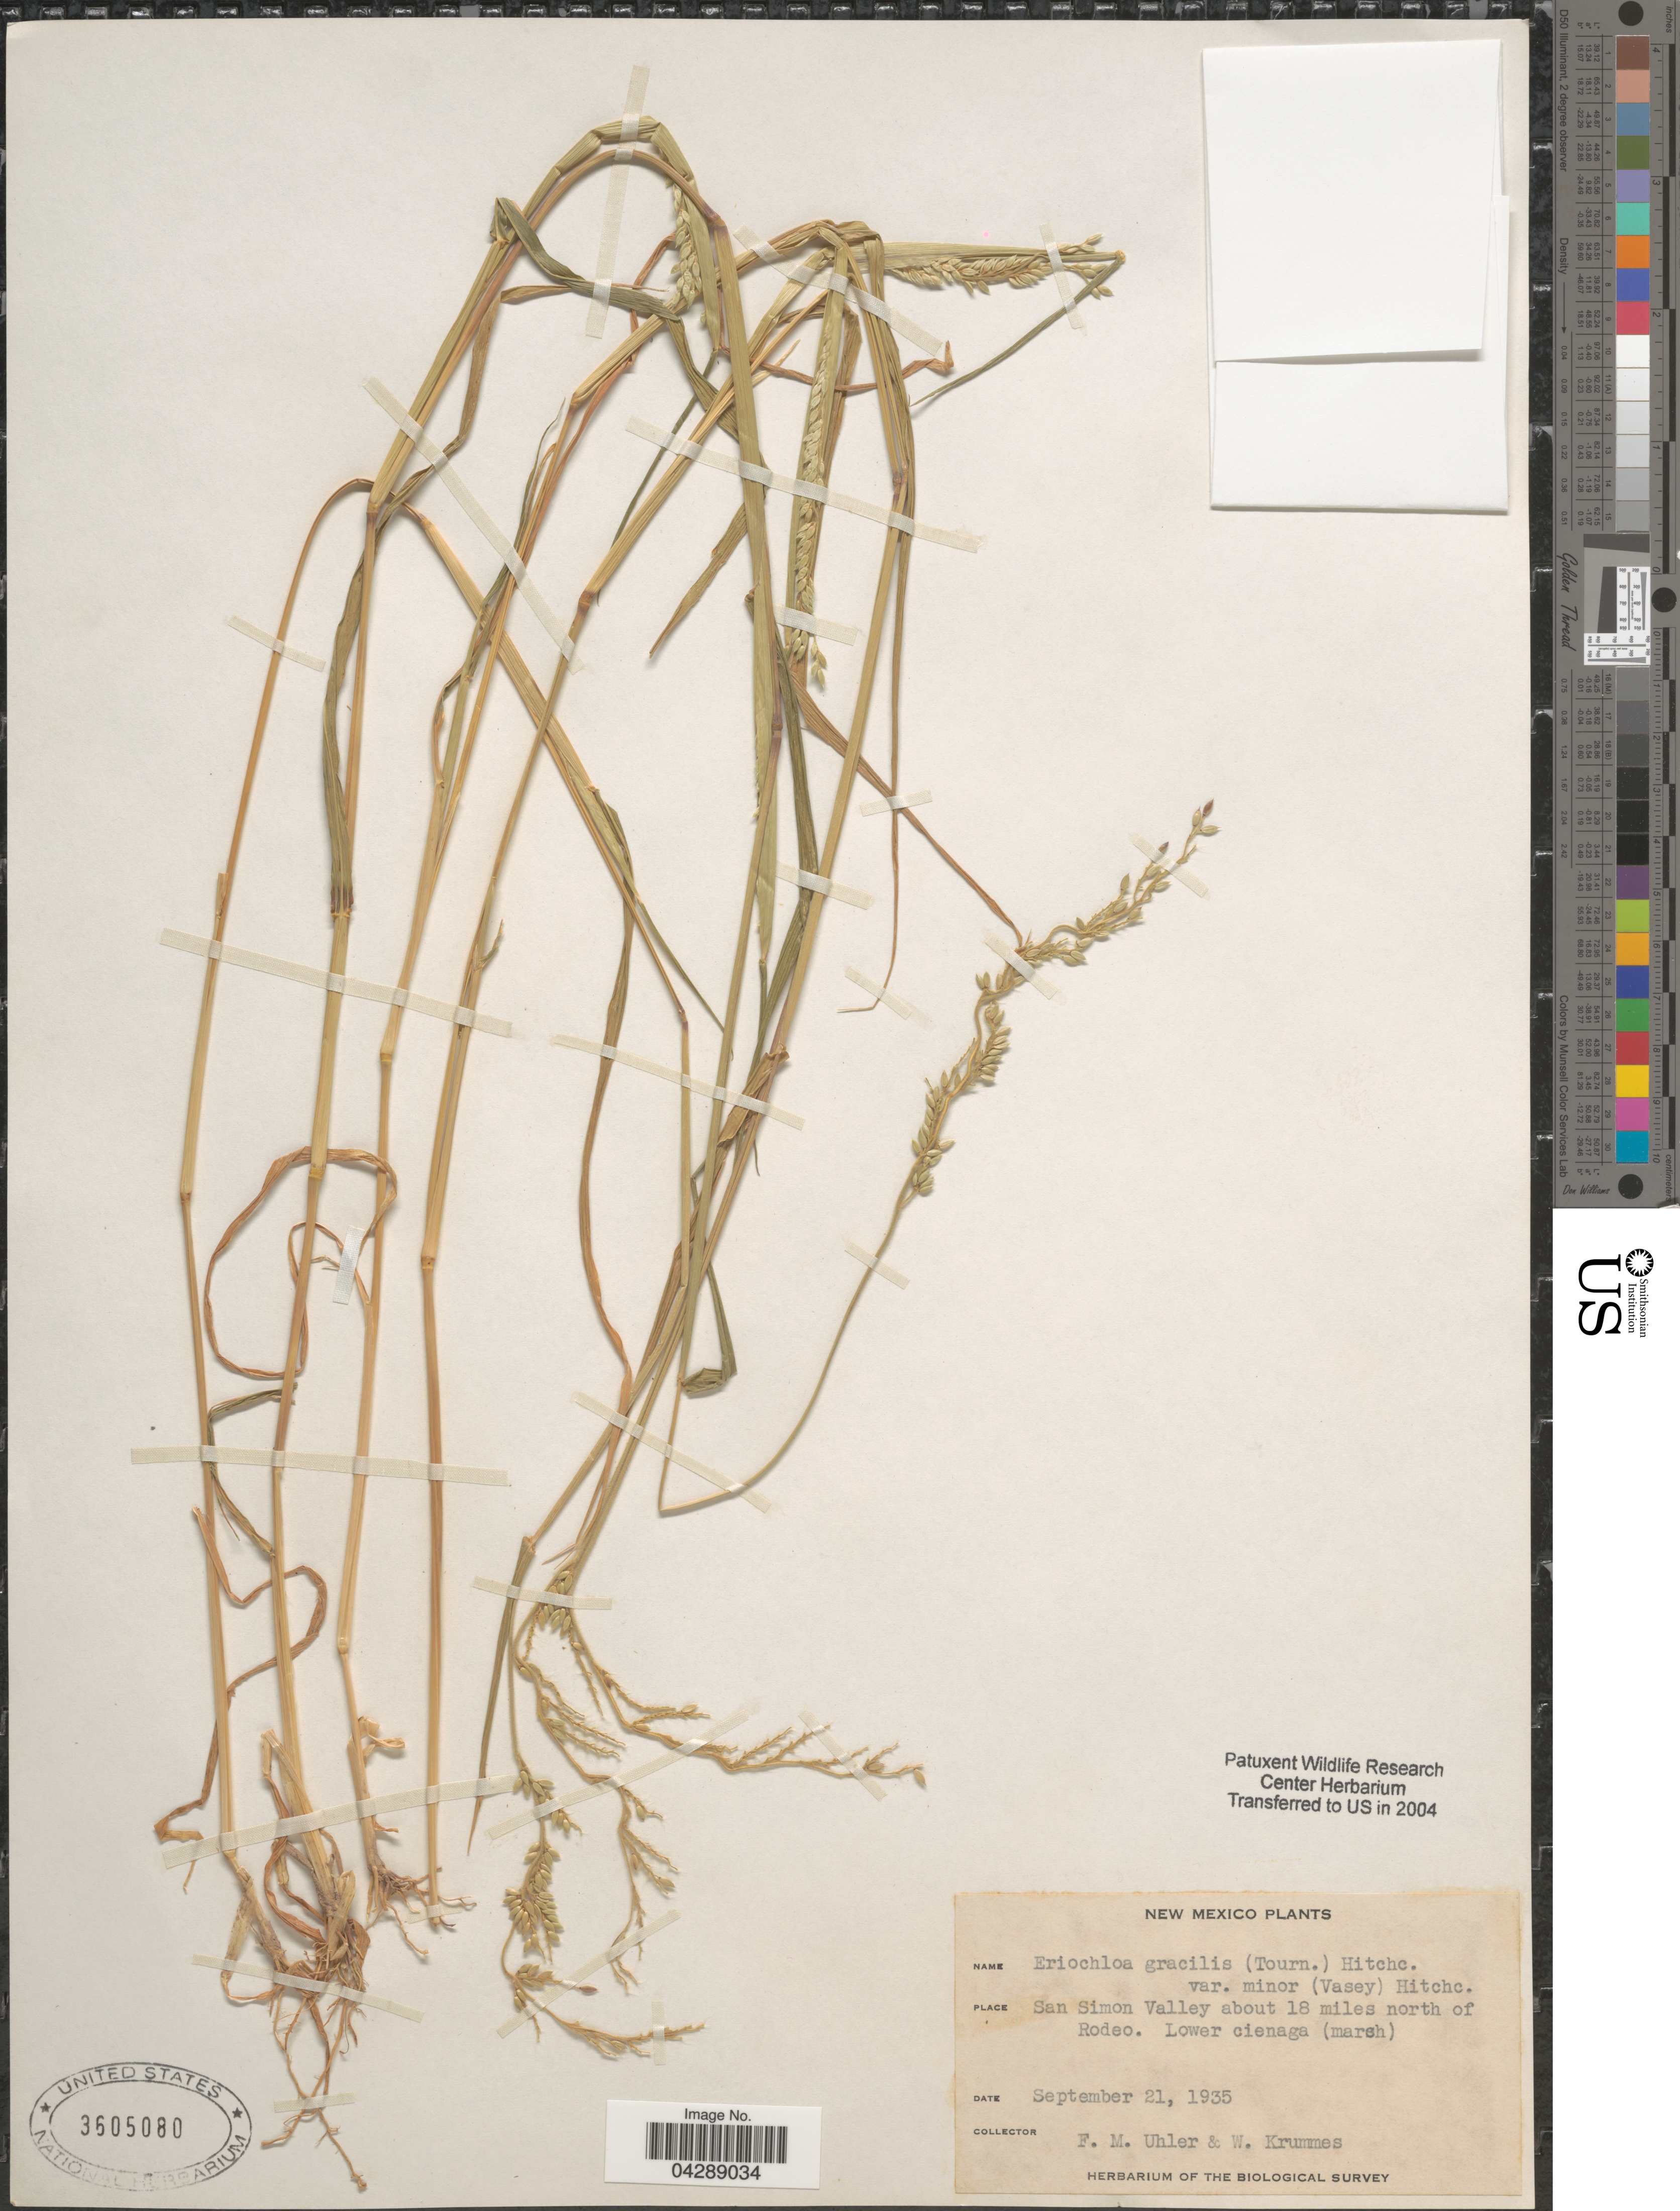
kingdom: Plantae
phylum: Tracheophyta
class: Liliopsida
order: Poales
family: Poaceae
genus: Eriochloa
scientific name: Eriochloa acuminata var. acuminata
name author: (J. Presl) Kunth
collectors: F. M. Uhler & W. Krummes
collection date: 1935-09-21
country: United States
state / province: New Mexico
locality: San Simon Valley about 18 miles north of Rodeo. Lower cienaga (marsh). The Biological Survey.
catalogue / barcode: US 3605080